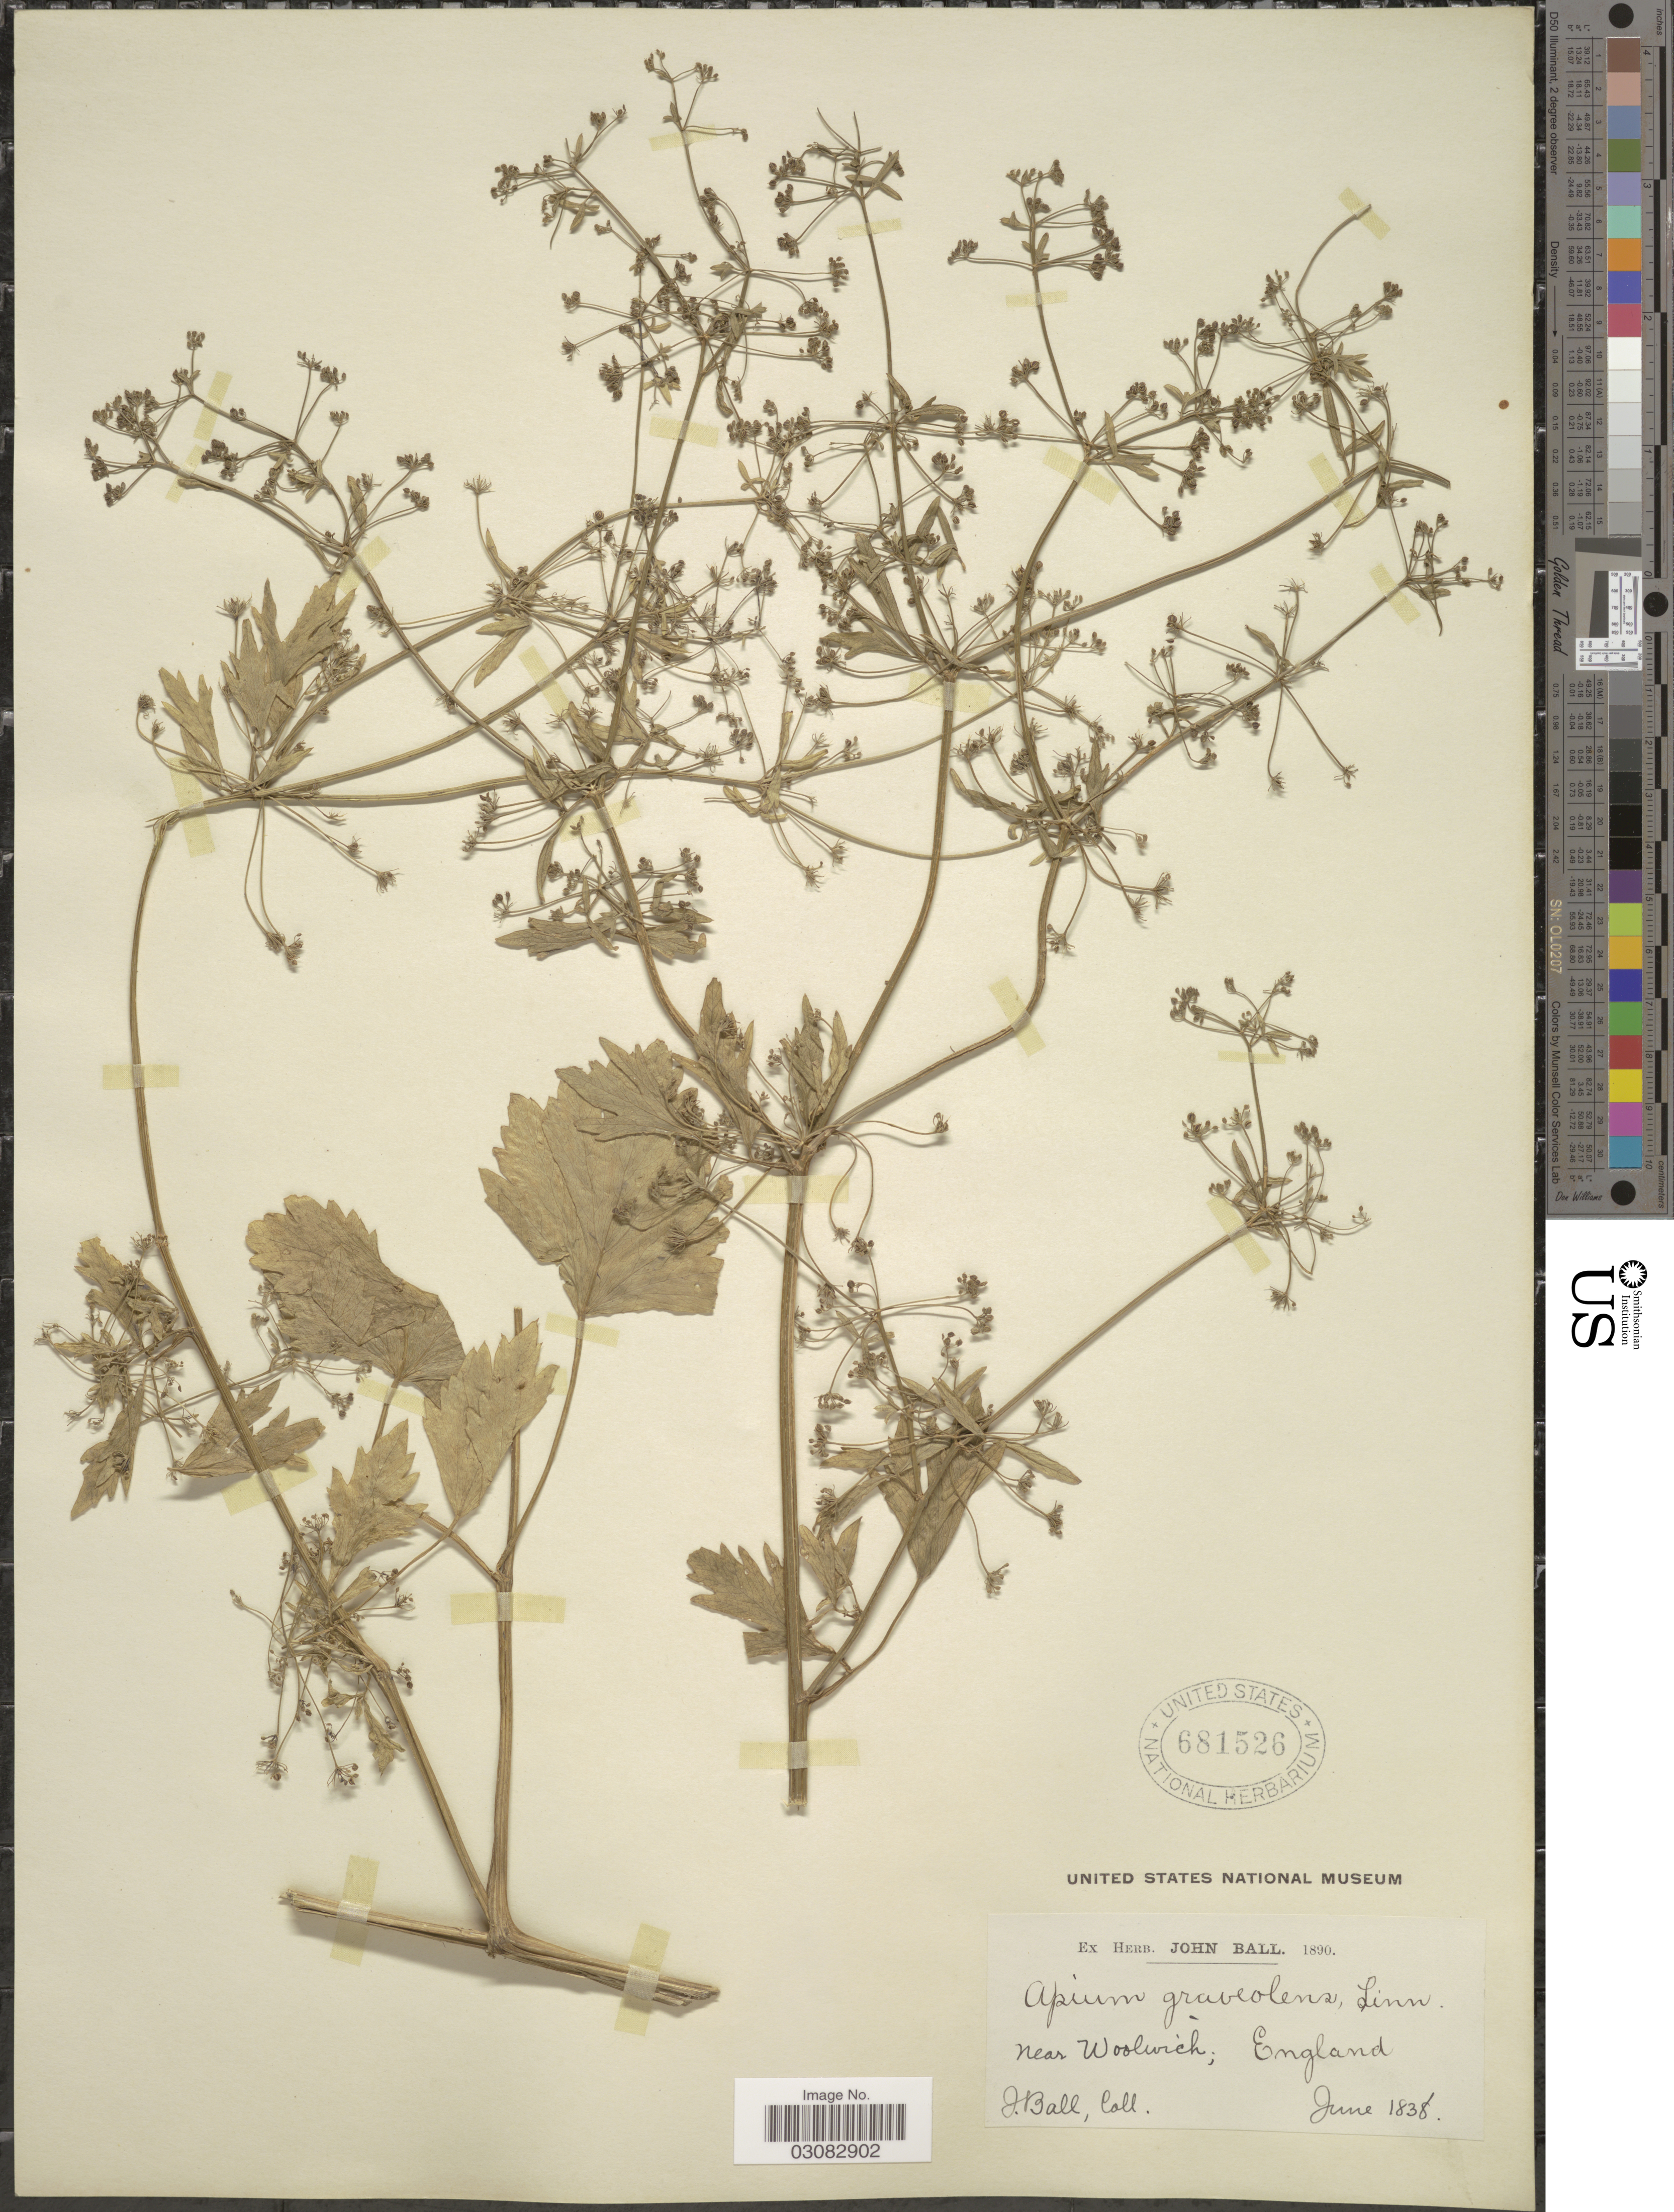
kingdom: Plantae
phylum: Tracheophyta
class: Magnoliopsida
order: Apiales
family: Apiaceae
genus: Apium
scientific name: Apium graveolens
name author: L.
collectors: J. Ball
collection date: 1838-06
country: United Kingdom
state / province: England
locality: Near Woolwich; England.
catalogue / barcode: US 681526